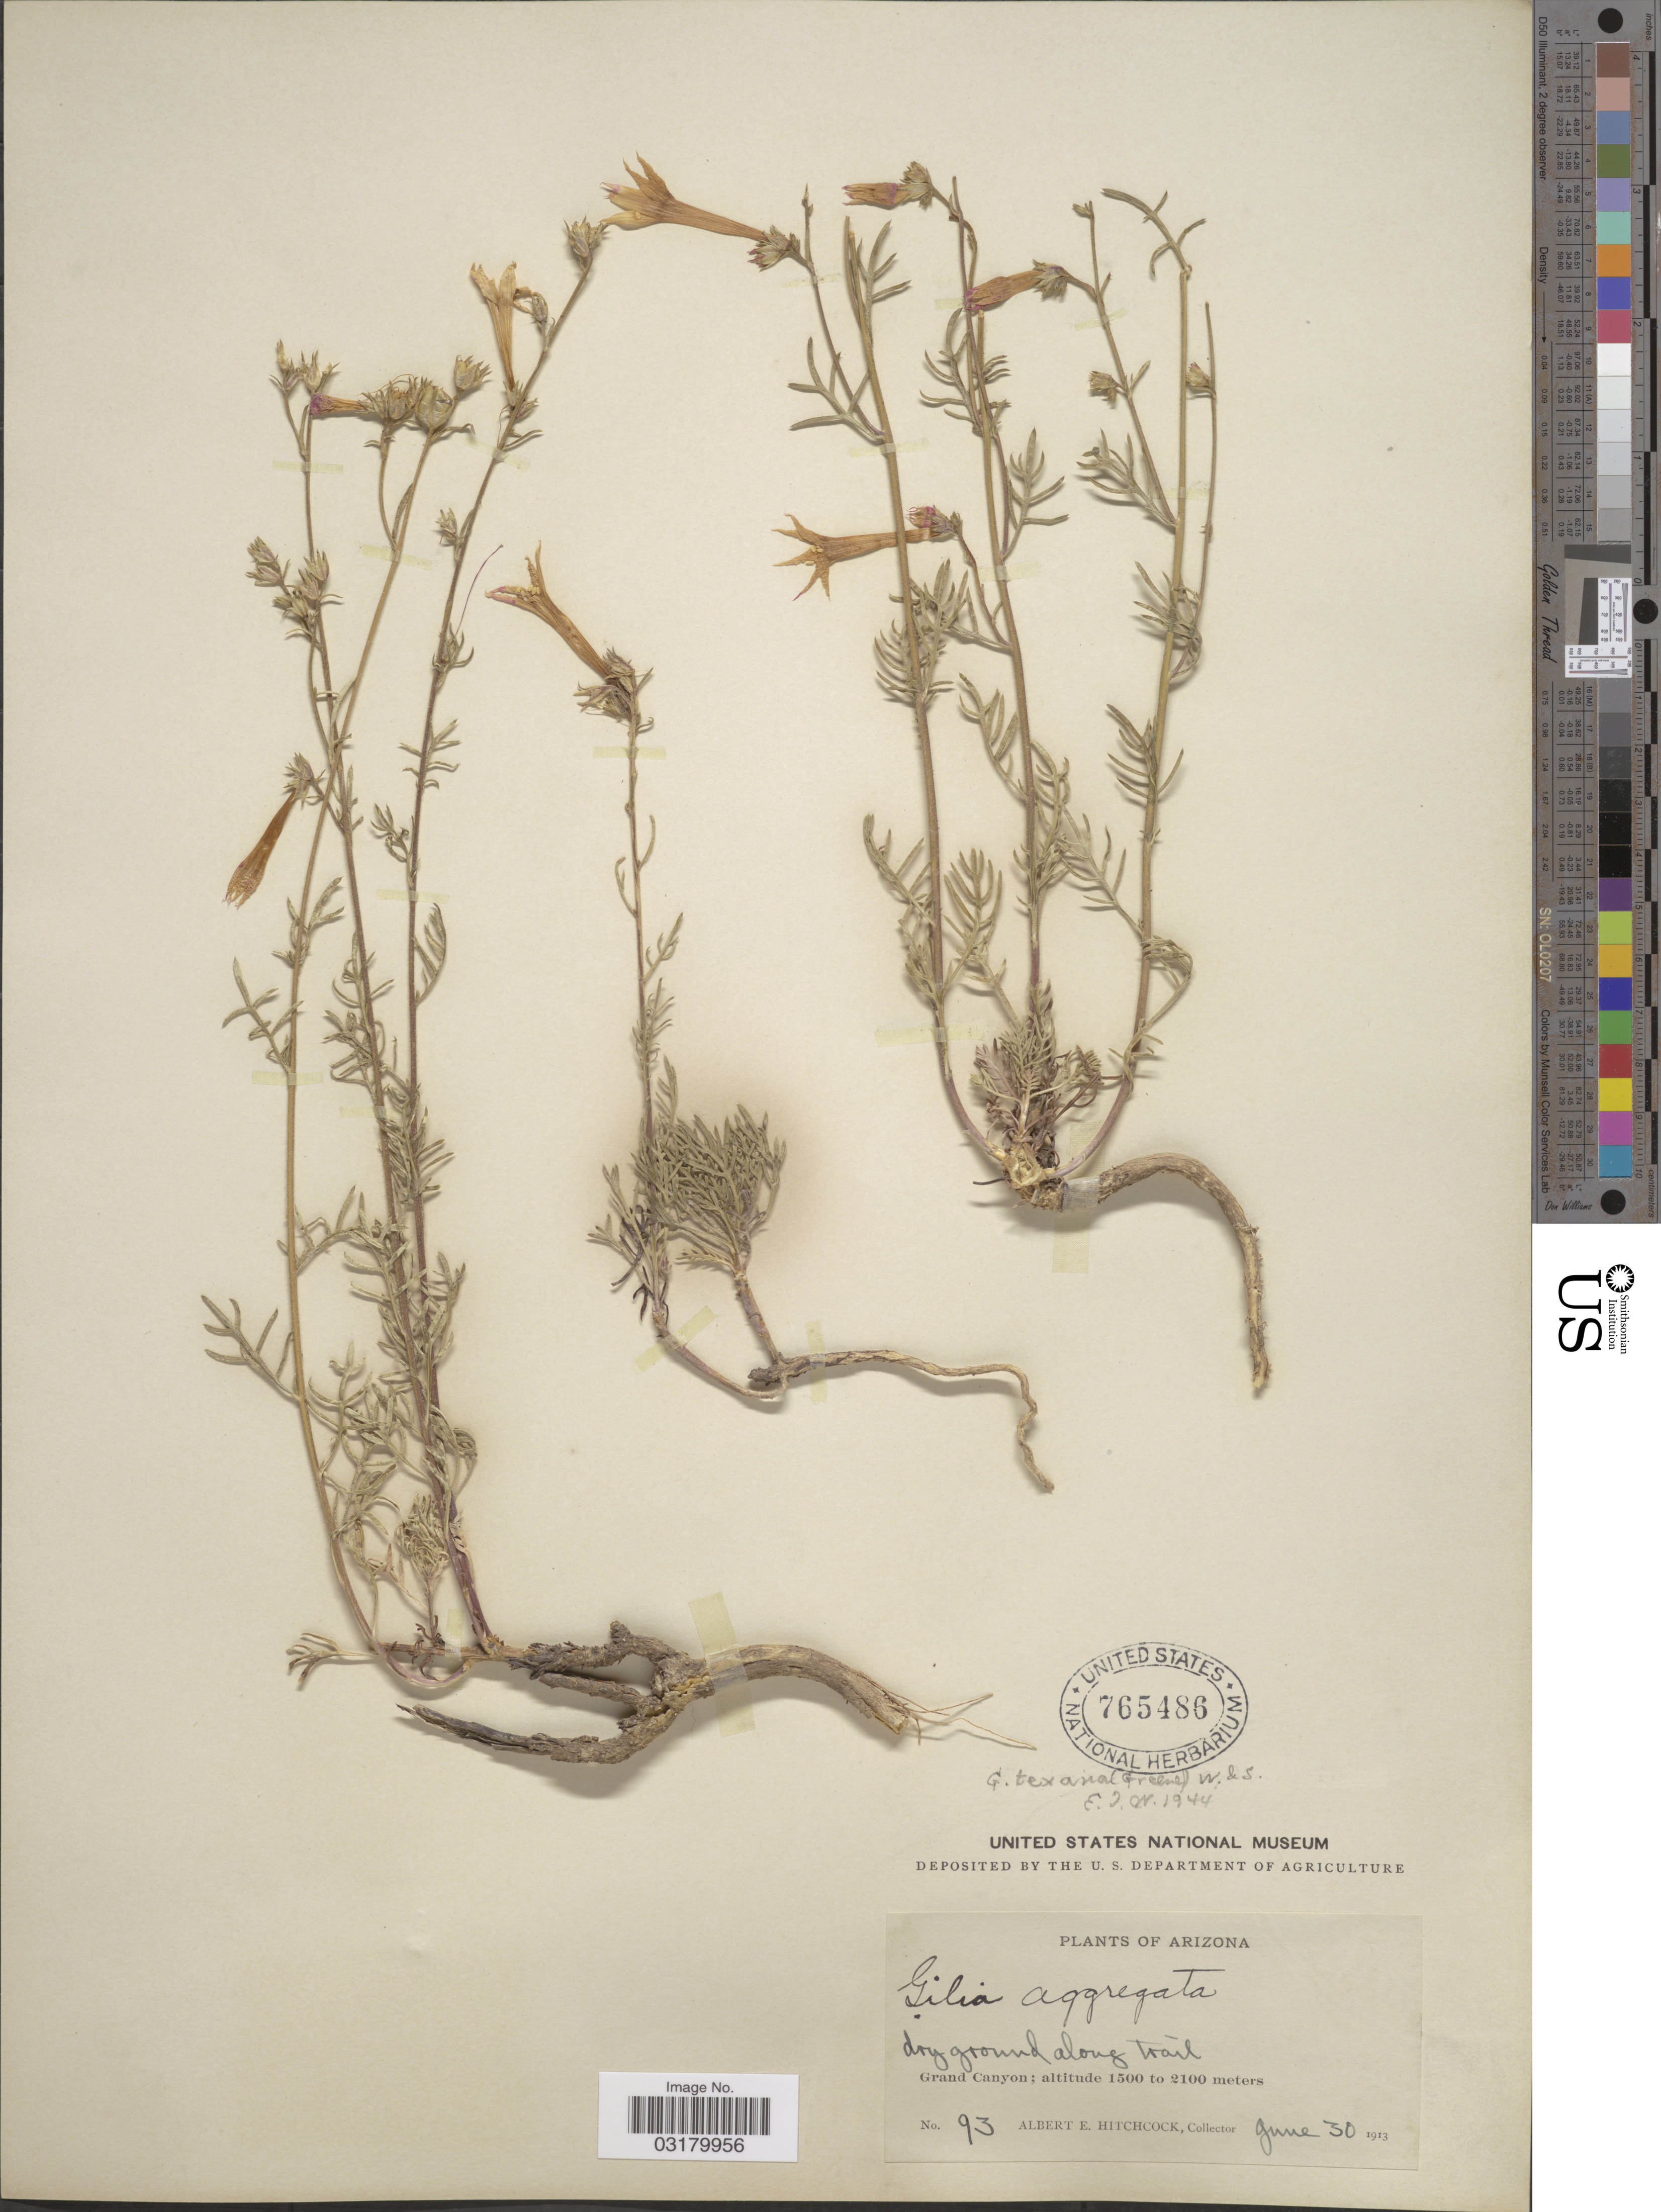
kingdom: Plantae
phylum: Tracheophyta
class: Magnoliopsida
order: Ericales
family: Polemoniaceae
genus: Ipomopsis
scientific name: Ipomopsis aggregata subsp. formosissima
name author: (Greene) Wherry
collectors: A. Hitchcock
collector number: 93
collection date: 1913-06-30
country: United States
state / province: Arizona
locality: Grand Canyon.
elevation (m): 1500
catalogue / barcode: US 765486